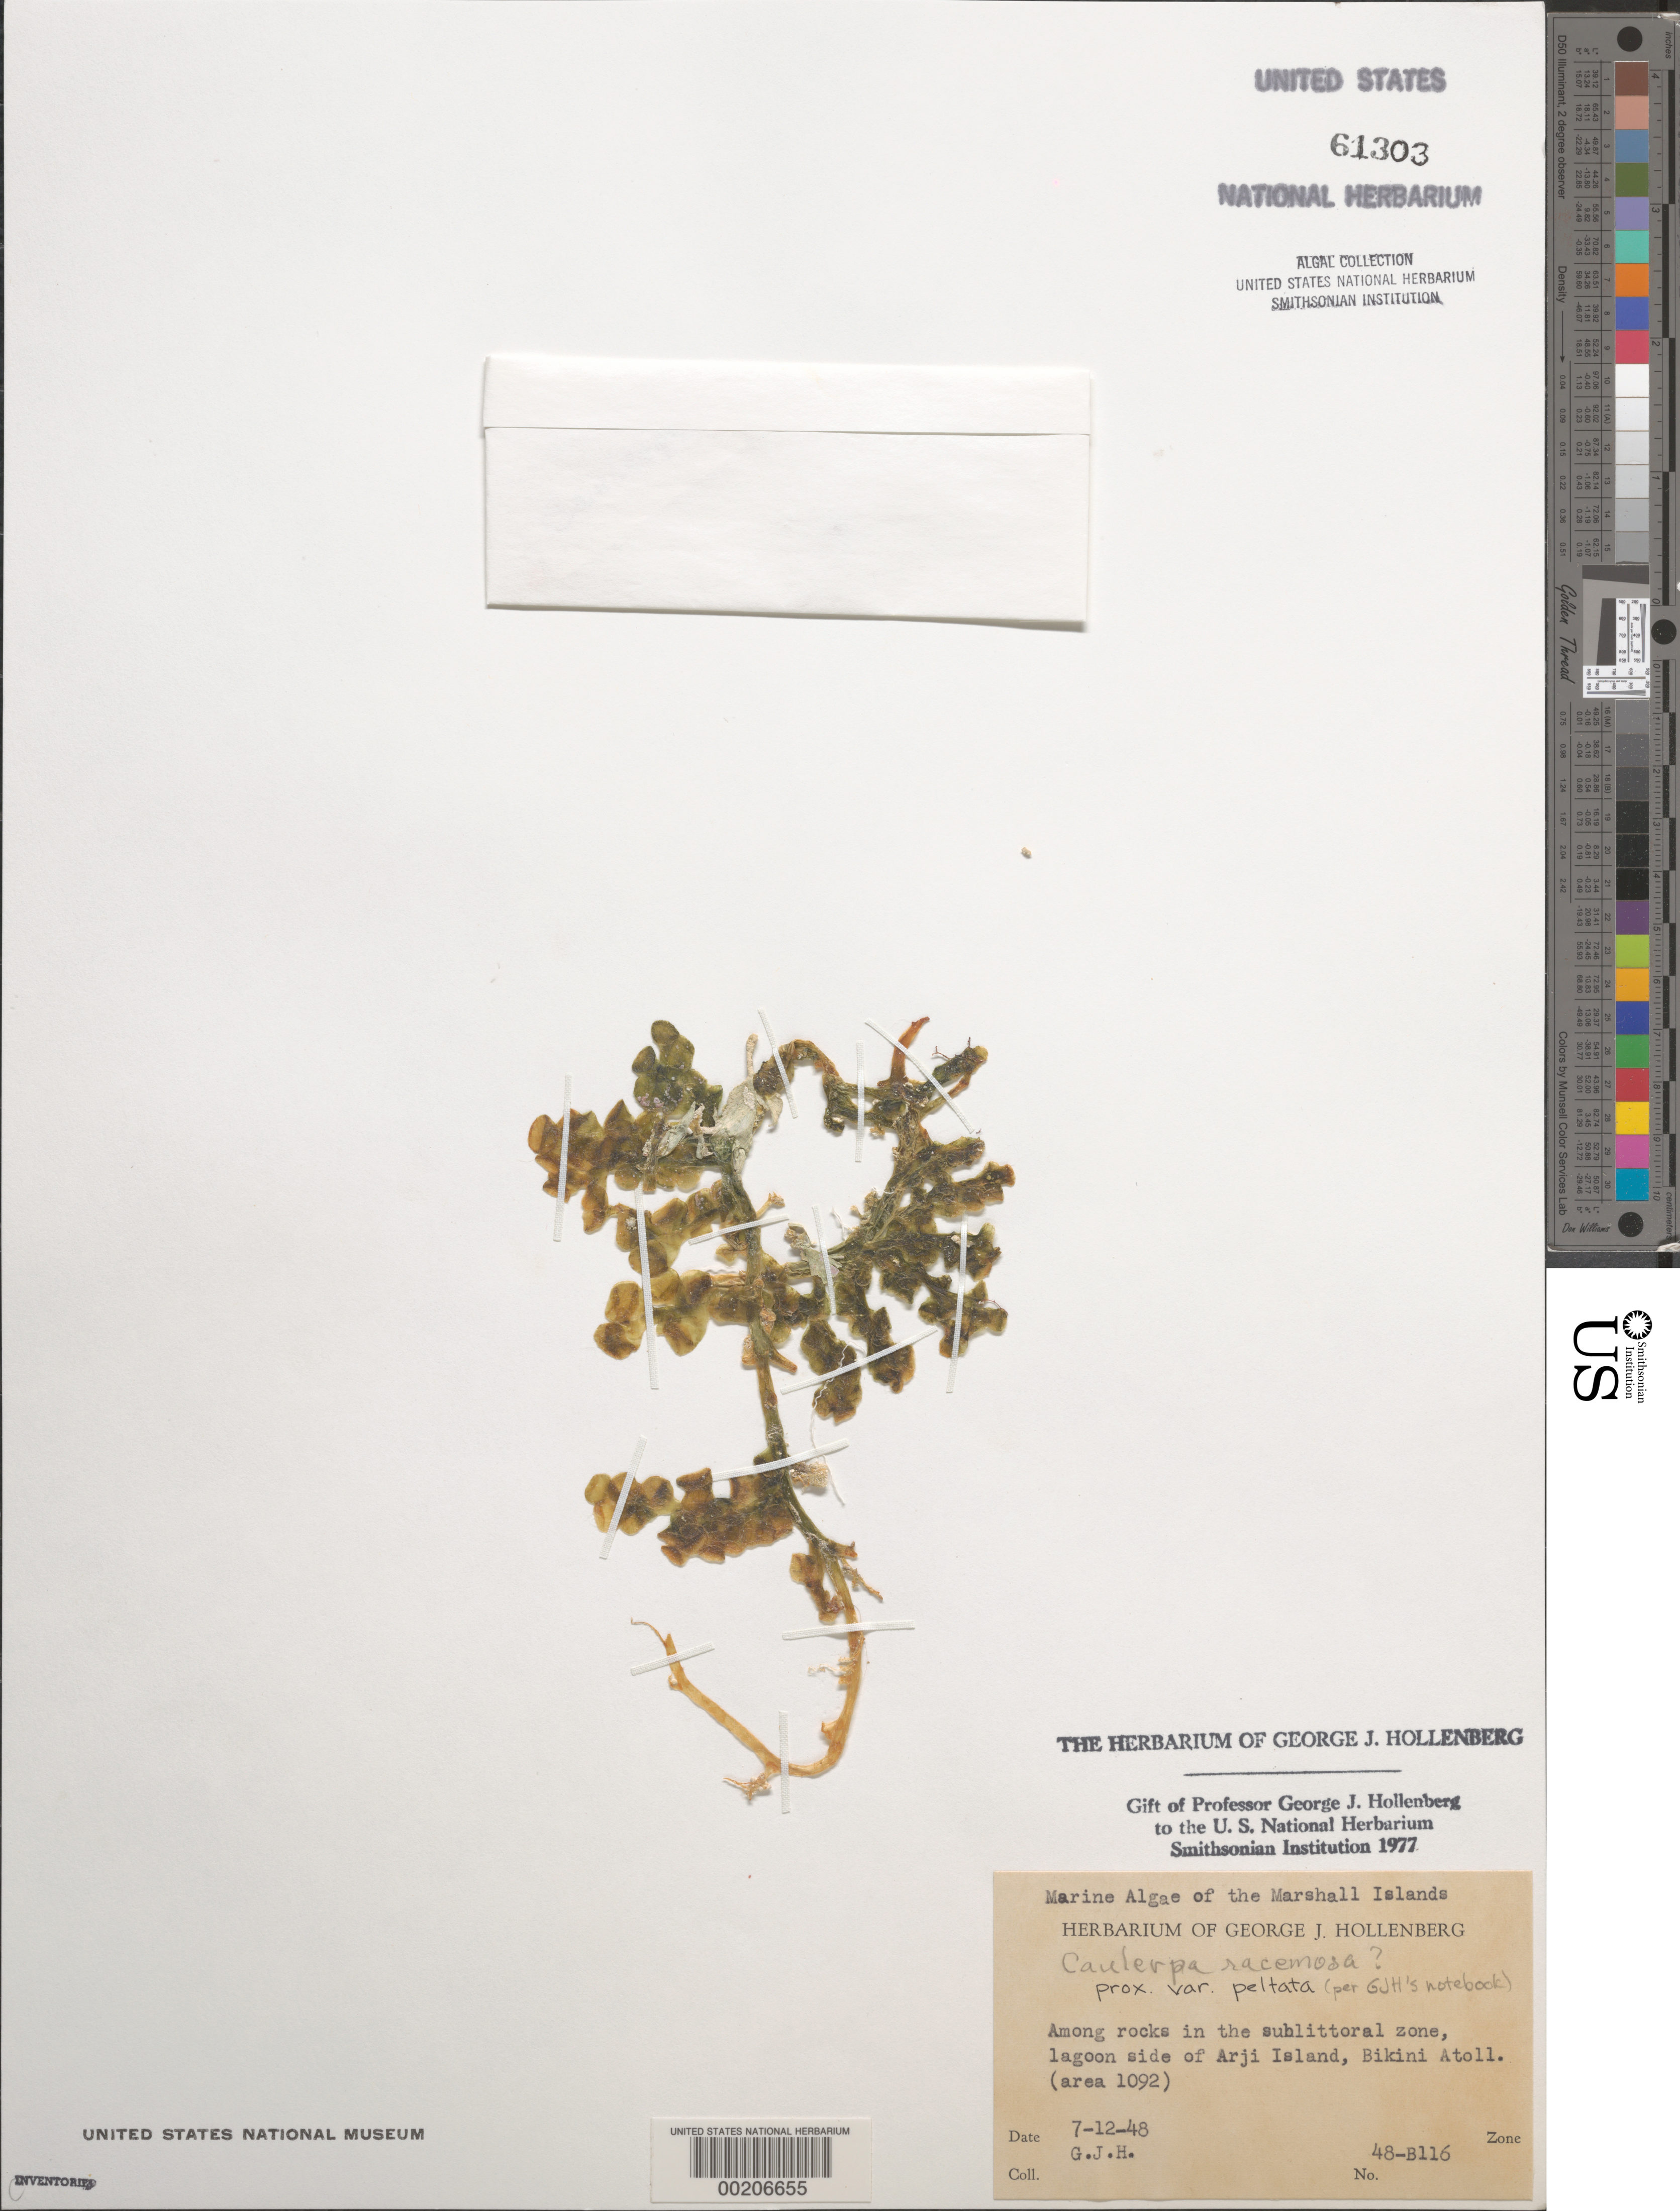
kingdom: Plantae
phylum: Chlorophyta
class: Ulvophyceae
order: Bryopsidales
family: Caulerpaceae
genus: Caulerpa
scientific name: Caulerpa racemosa var. peltata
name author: (J.V.Lamouroux) Eubank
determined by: Hollenberg, George J.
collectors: G. Hollenberg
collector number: GJH 48-b116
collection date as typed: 12 Jul 1948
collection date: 1948-07-12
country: Marshall Islands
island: Bikini Atoll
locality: Arji Islet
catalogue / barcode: US 61303